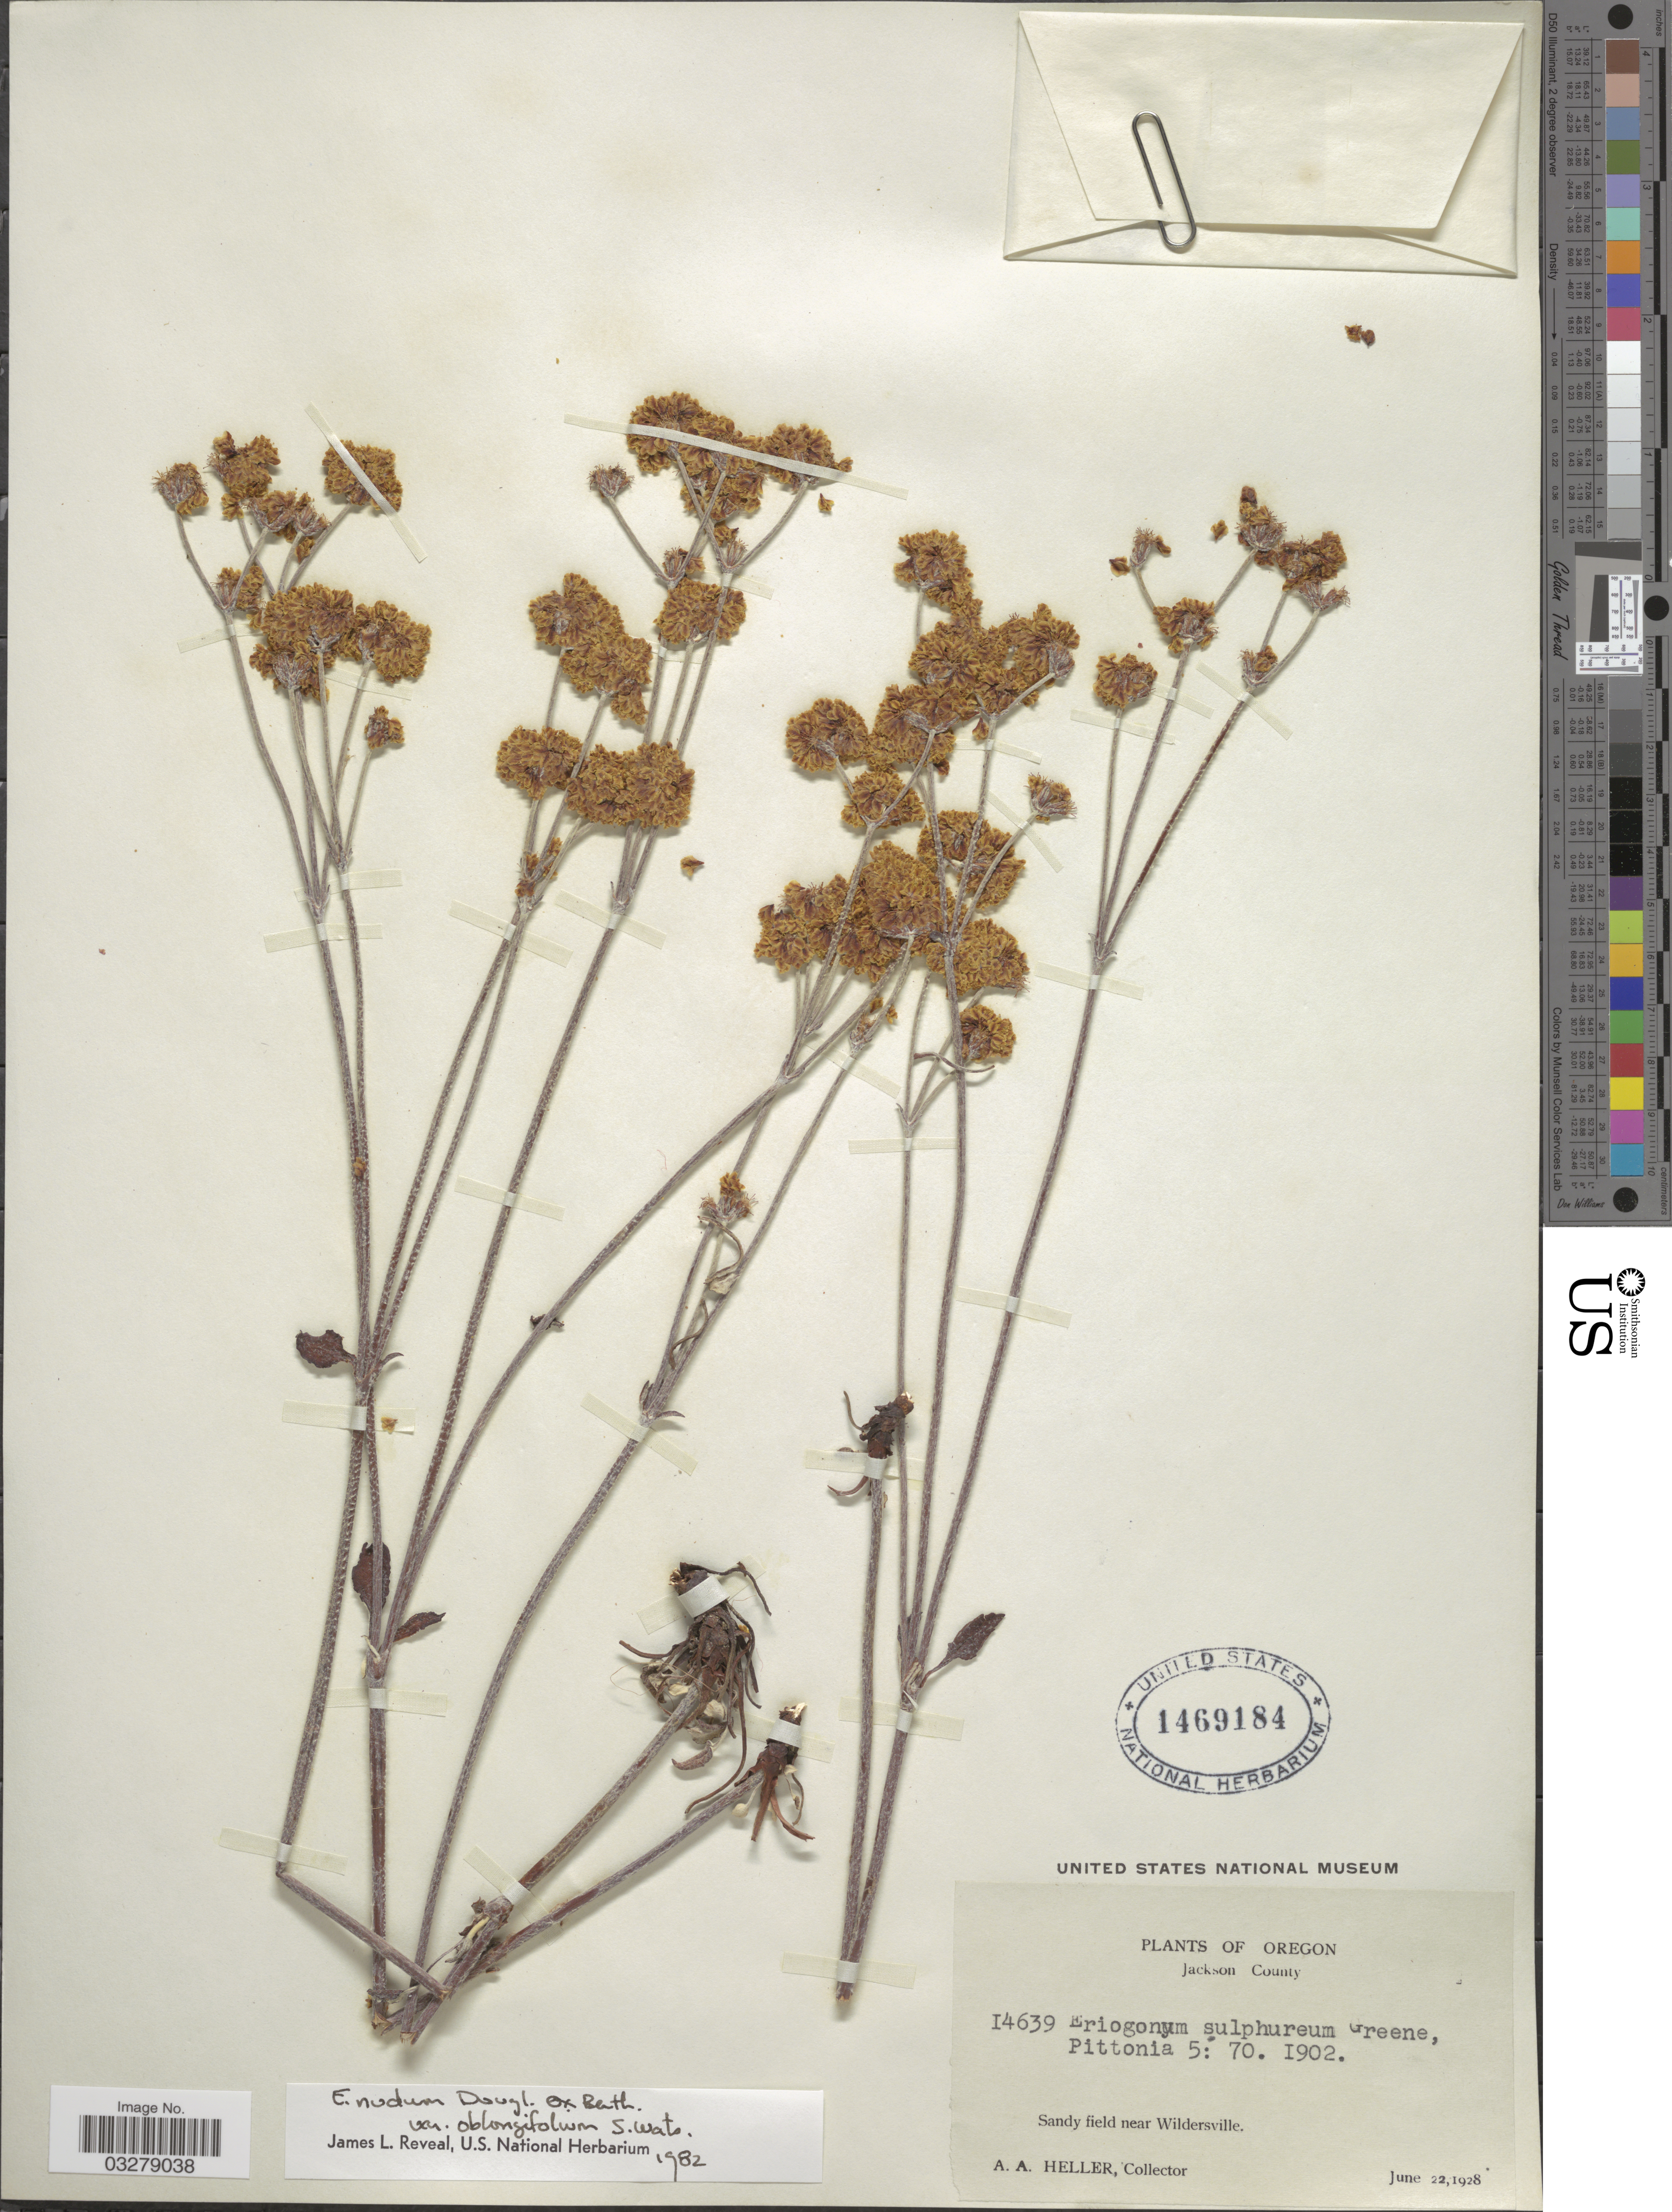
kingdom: Plantae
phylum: Tracheophyta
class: Magnoliopsida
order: Caryophyllales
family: Polygonaceae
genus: Eriogonum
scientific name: Eriogonum nudum var. oblongifolium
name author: Douglas ex Benth.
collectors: A. A. Heller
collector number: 14639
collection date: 1928-06-22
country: United States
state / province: Oregon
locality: Jackson County, Sandy field near Wildersville.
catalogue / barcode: US 1469184